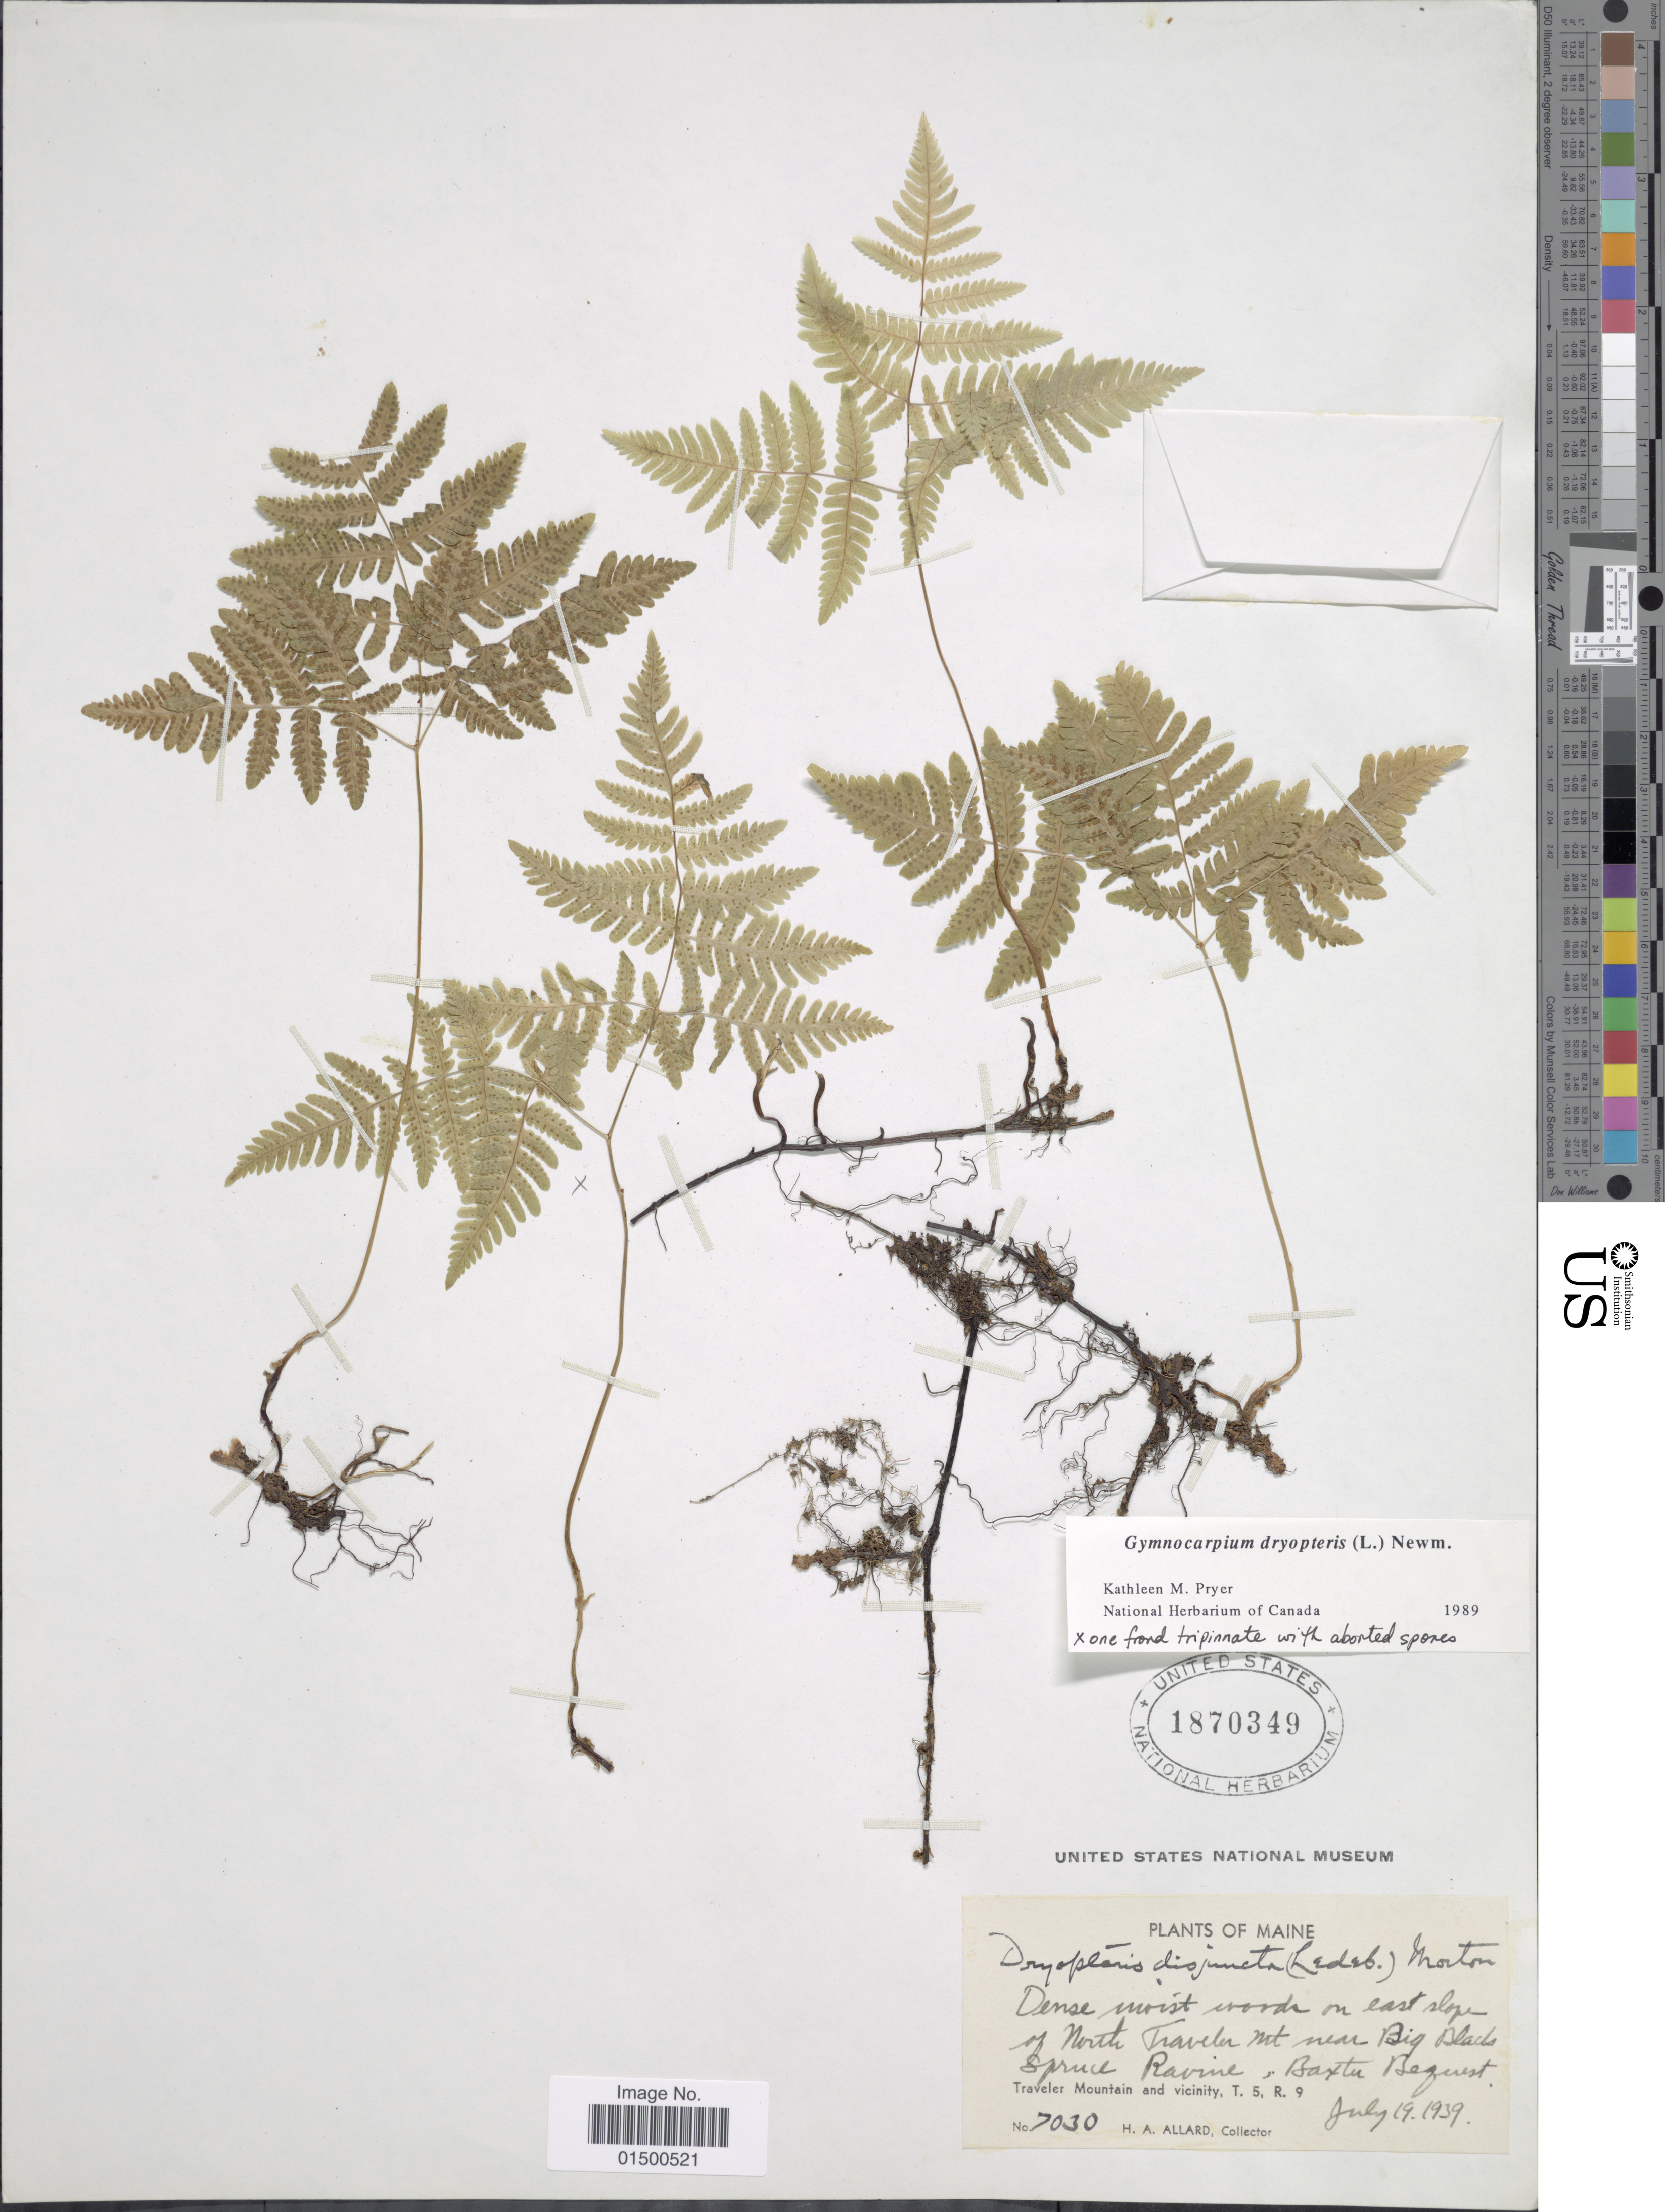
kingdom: Plantae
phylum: Tracheophyta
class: Polypodiopsida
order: Polypodiales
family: Cystopteridaceae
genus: Gymnocarpium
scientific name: Gymnocarpium dryopteris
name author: (L.) Newman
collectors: H. A. Allard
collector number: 7030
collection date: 1939-07-19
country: United States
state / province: Maine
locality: Dense moist woods on east slope of North Traveler Mt. near Big Black Spruce Ravine. Traveler Mountain and vicinity, T.5, R.9. Baxter bequest.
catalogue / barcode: US 1870349